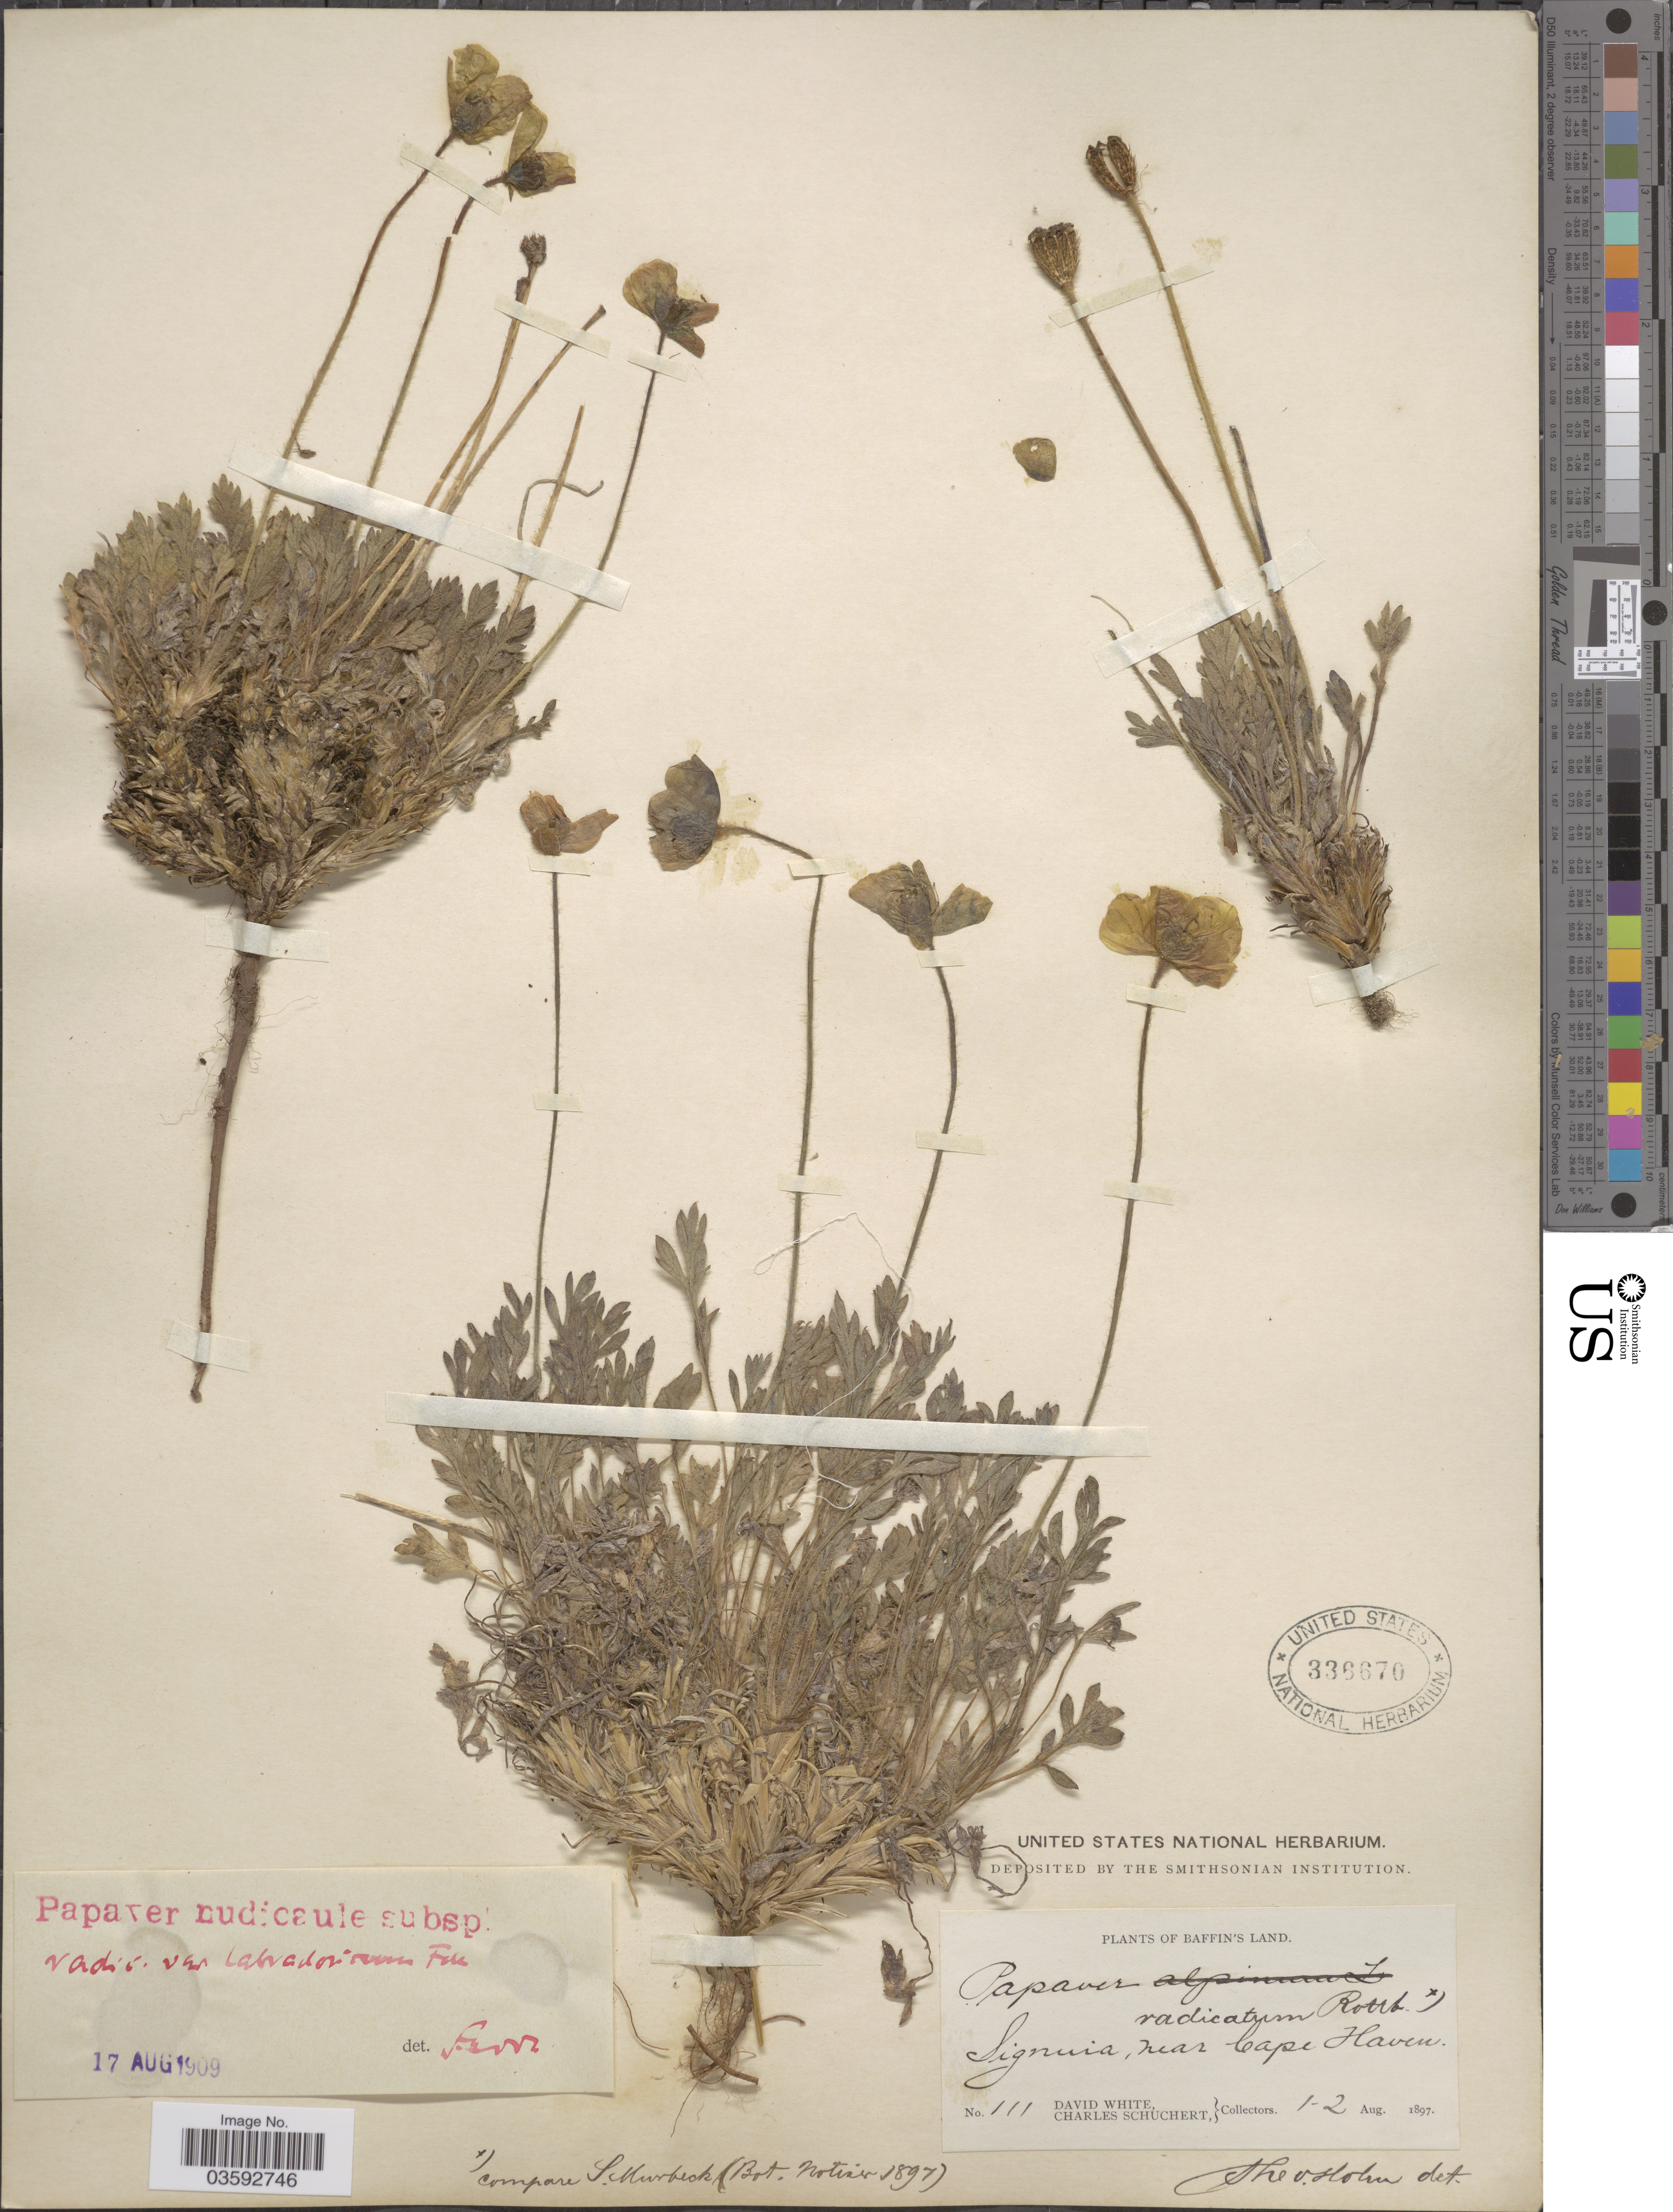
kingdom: Plantae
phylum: Tracheophyta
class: Magnoliopsida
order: Ranunculales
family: Papaveraceae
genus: Papaver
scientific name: Papaver nudicaule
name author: L.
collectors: D. White & C. Schuchert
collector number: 111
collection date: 1897-08-01/1897-08-02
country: Canada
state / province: Nunavut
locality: Baffin's Land. Signura, near Cape Haven.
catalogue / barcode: US 336670